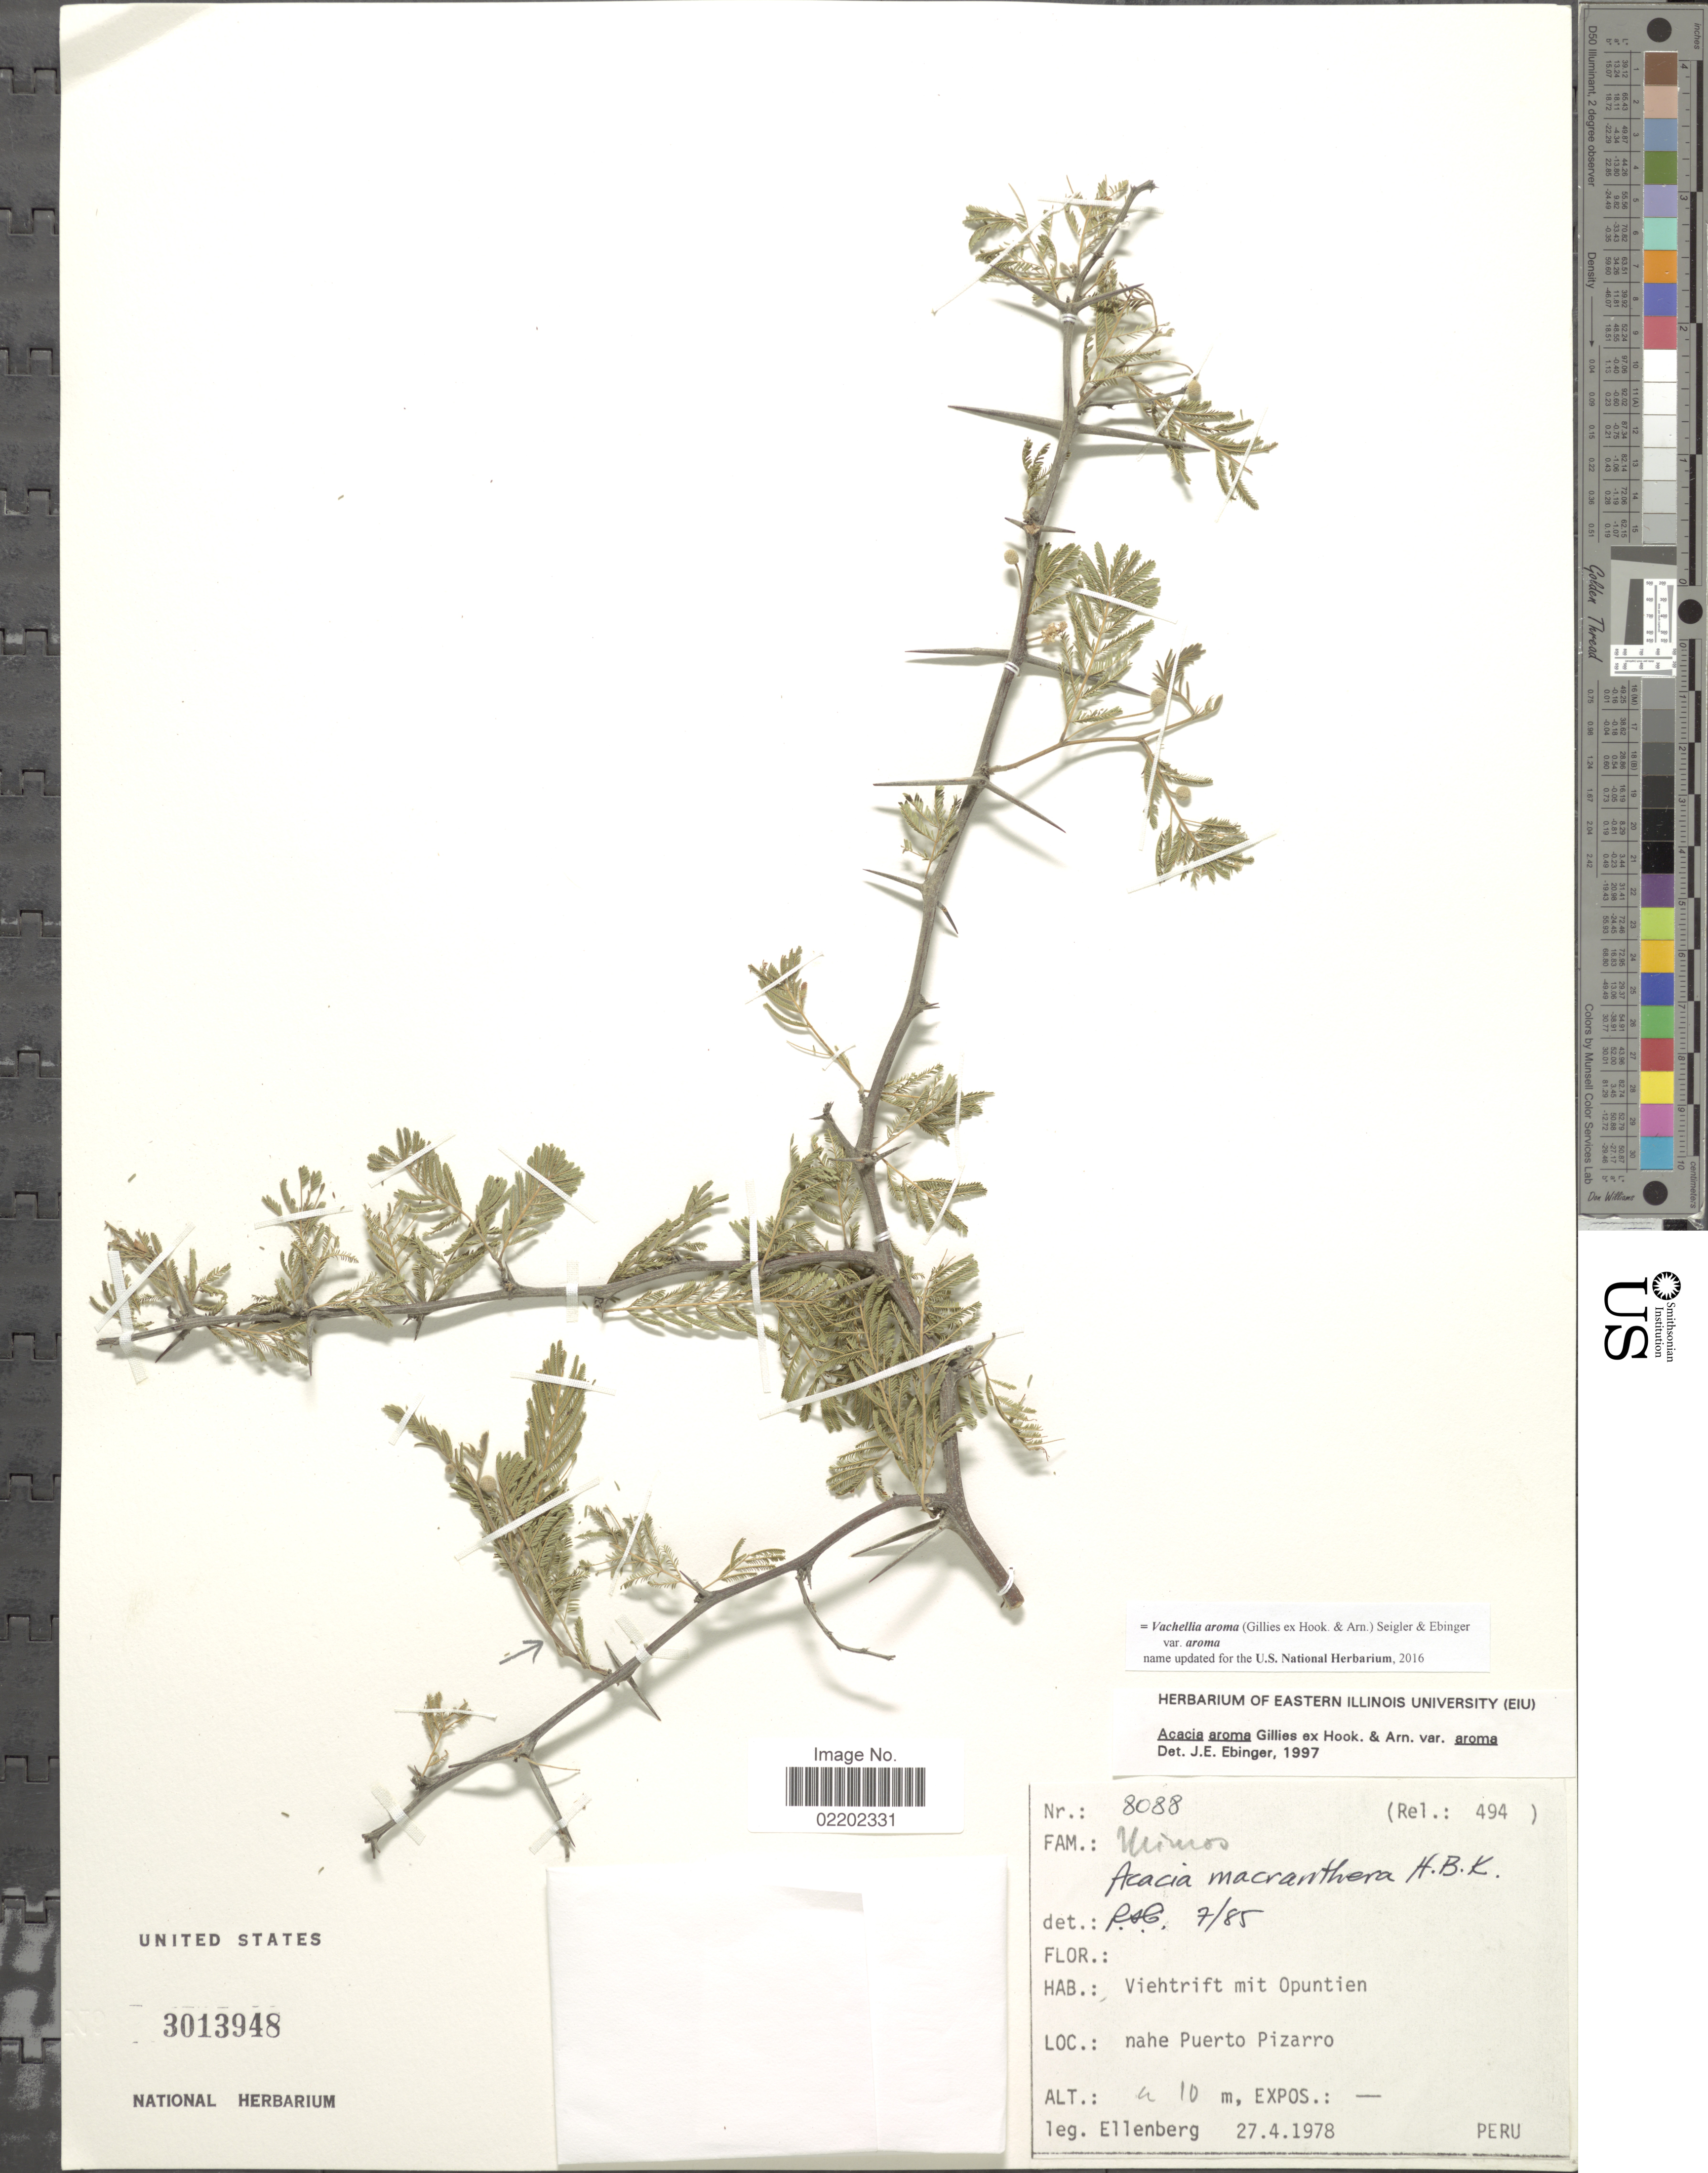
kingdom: Plantae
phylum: Tracheophyta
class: Magnoliopsida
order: Fabales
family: Fabaceae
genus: Vachellia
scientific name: Vachellia aroma var. aroma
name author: (Gillies ex Hook. & Arn.) Seigler & Ebinger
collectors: Ellenberg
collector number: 8088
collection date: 1978-04-27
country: Peru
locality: Nahe Puerto Pizarro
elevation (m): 10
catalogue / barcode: US 3013948